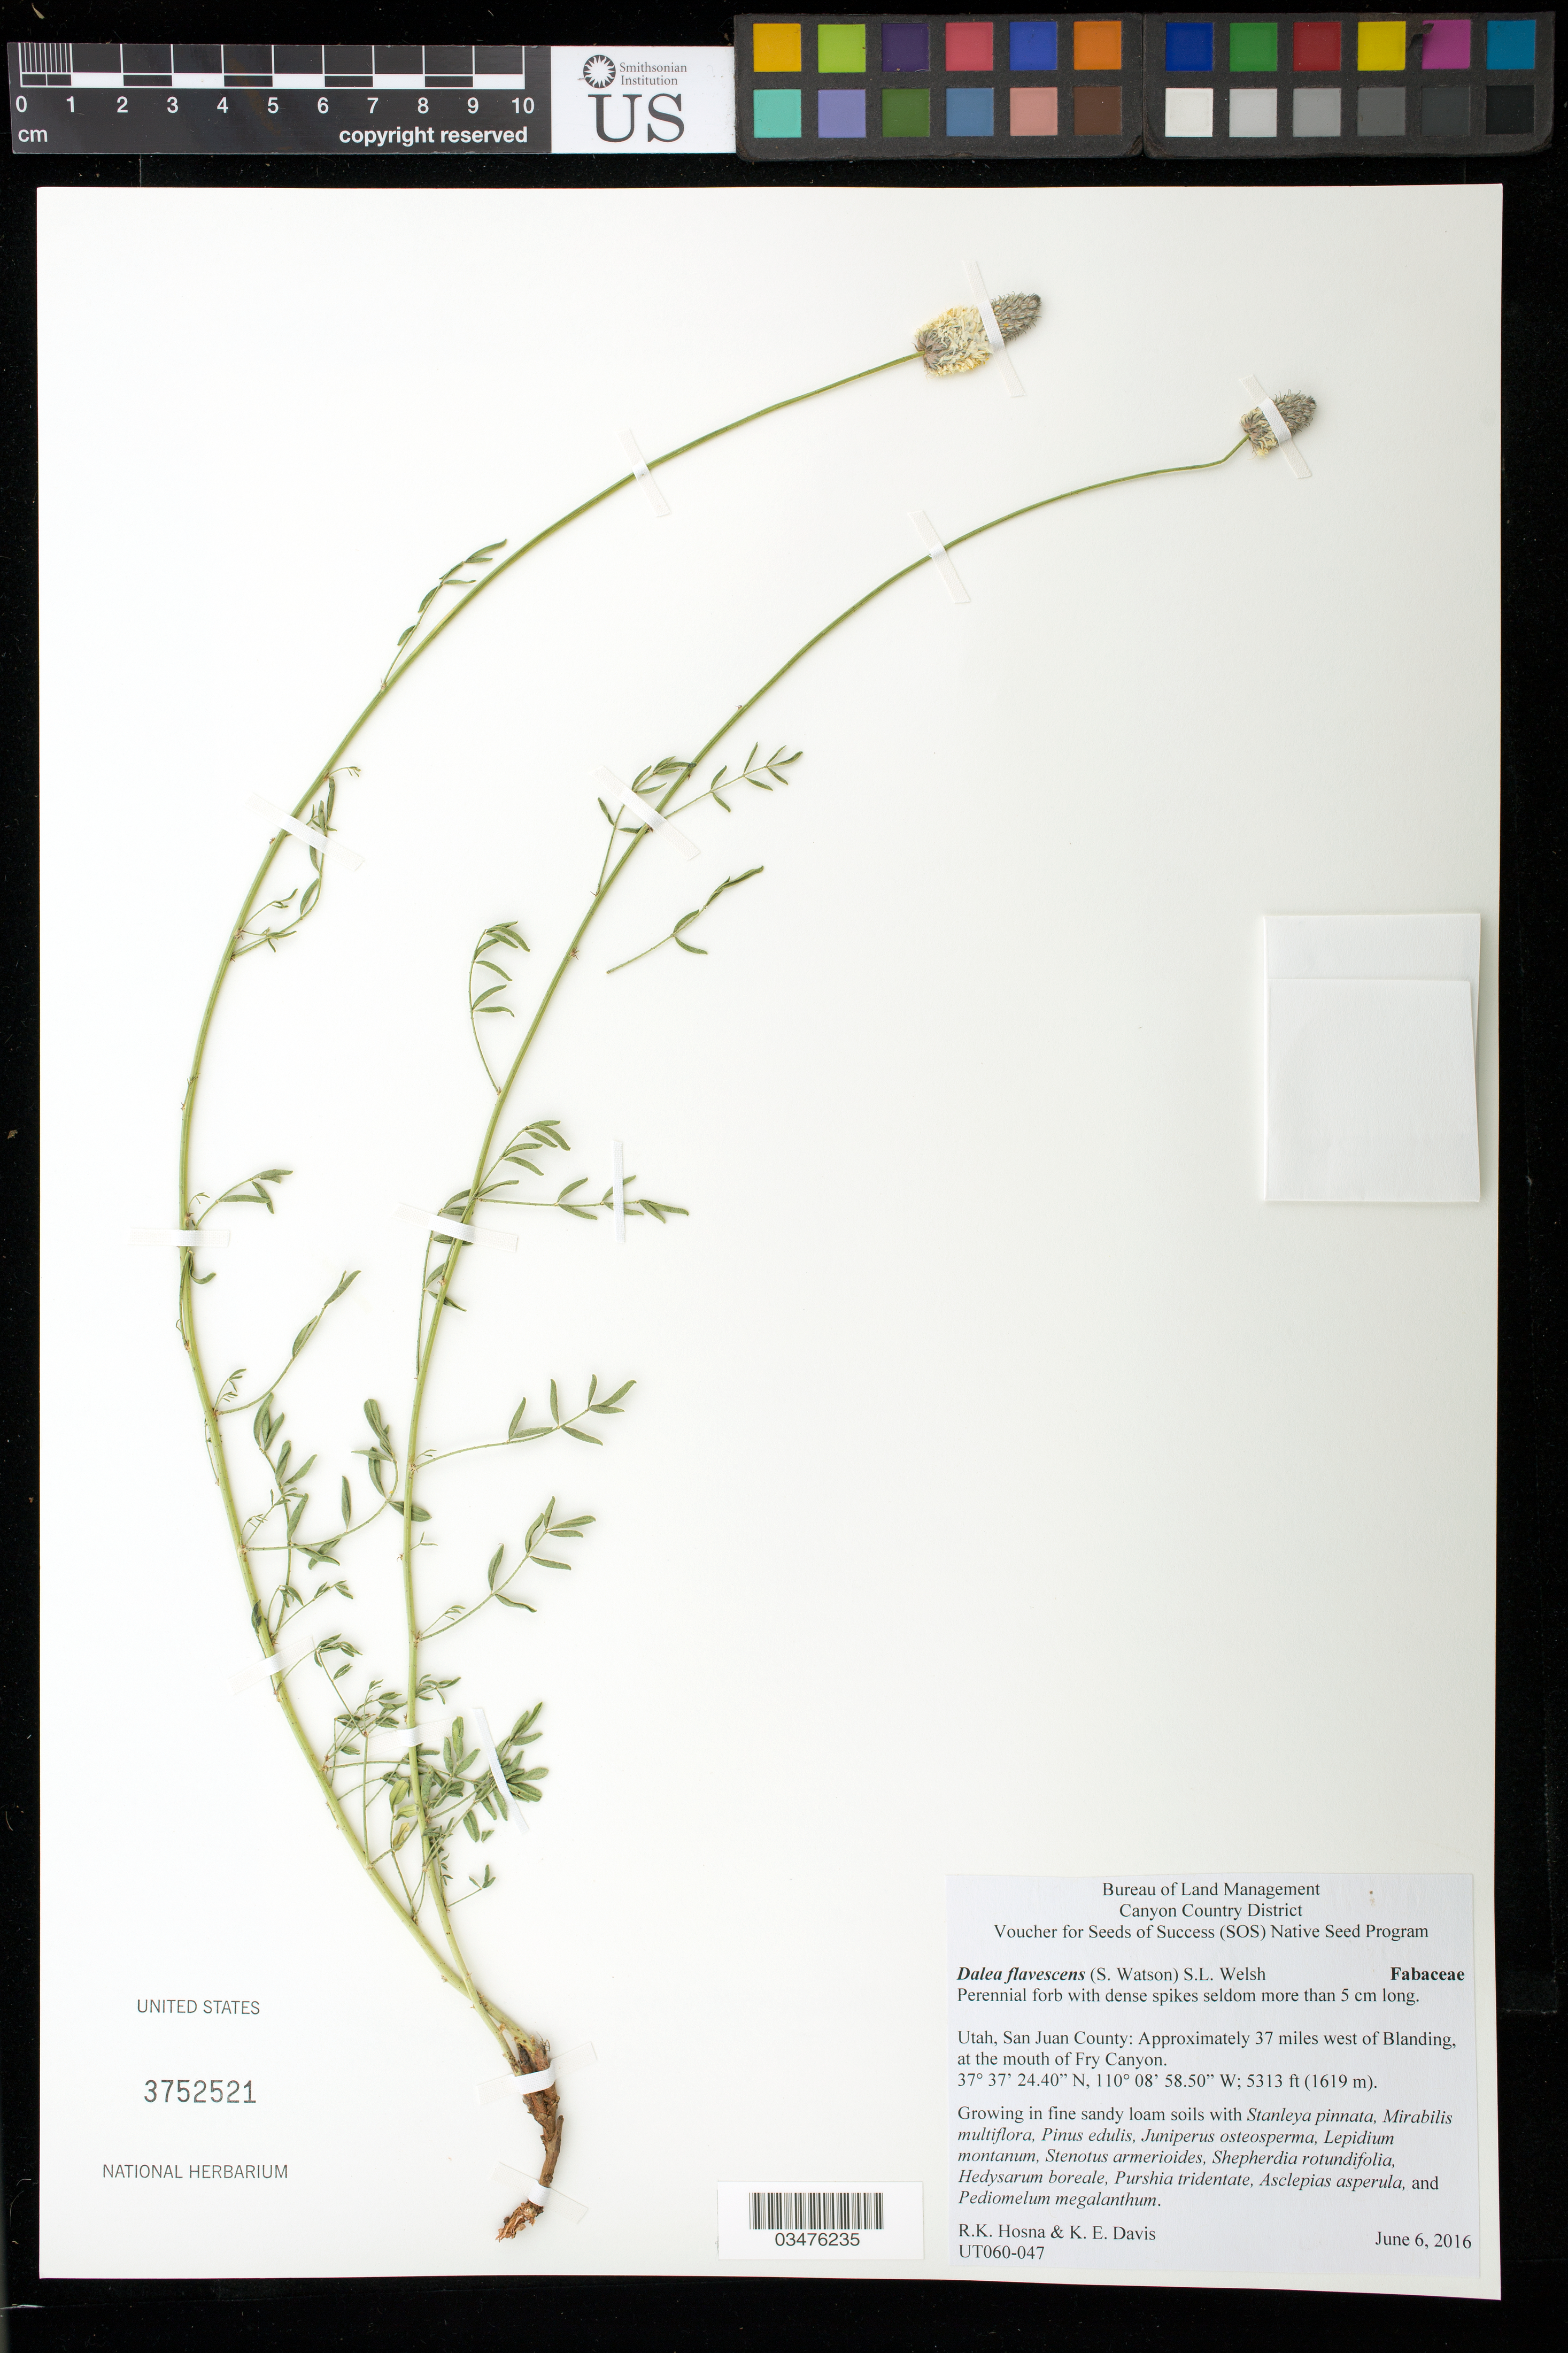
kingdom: Plantae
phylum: Tracheophyta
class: Magnoliopsida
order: Fabales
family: Fabaceae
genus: Dalea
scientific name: Dalea flavescens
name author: (S. Watson) S.L. Welsh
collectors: R. Hosna & K. Davis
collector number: UT060-047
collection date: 2016-06-06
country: United States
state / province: Utah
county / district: San Juan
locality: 37 mi. W of Blanding, at the mouth of Fry Canyon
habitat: Sandy loam soils.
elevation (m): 1619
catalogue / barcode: US 3752521